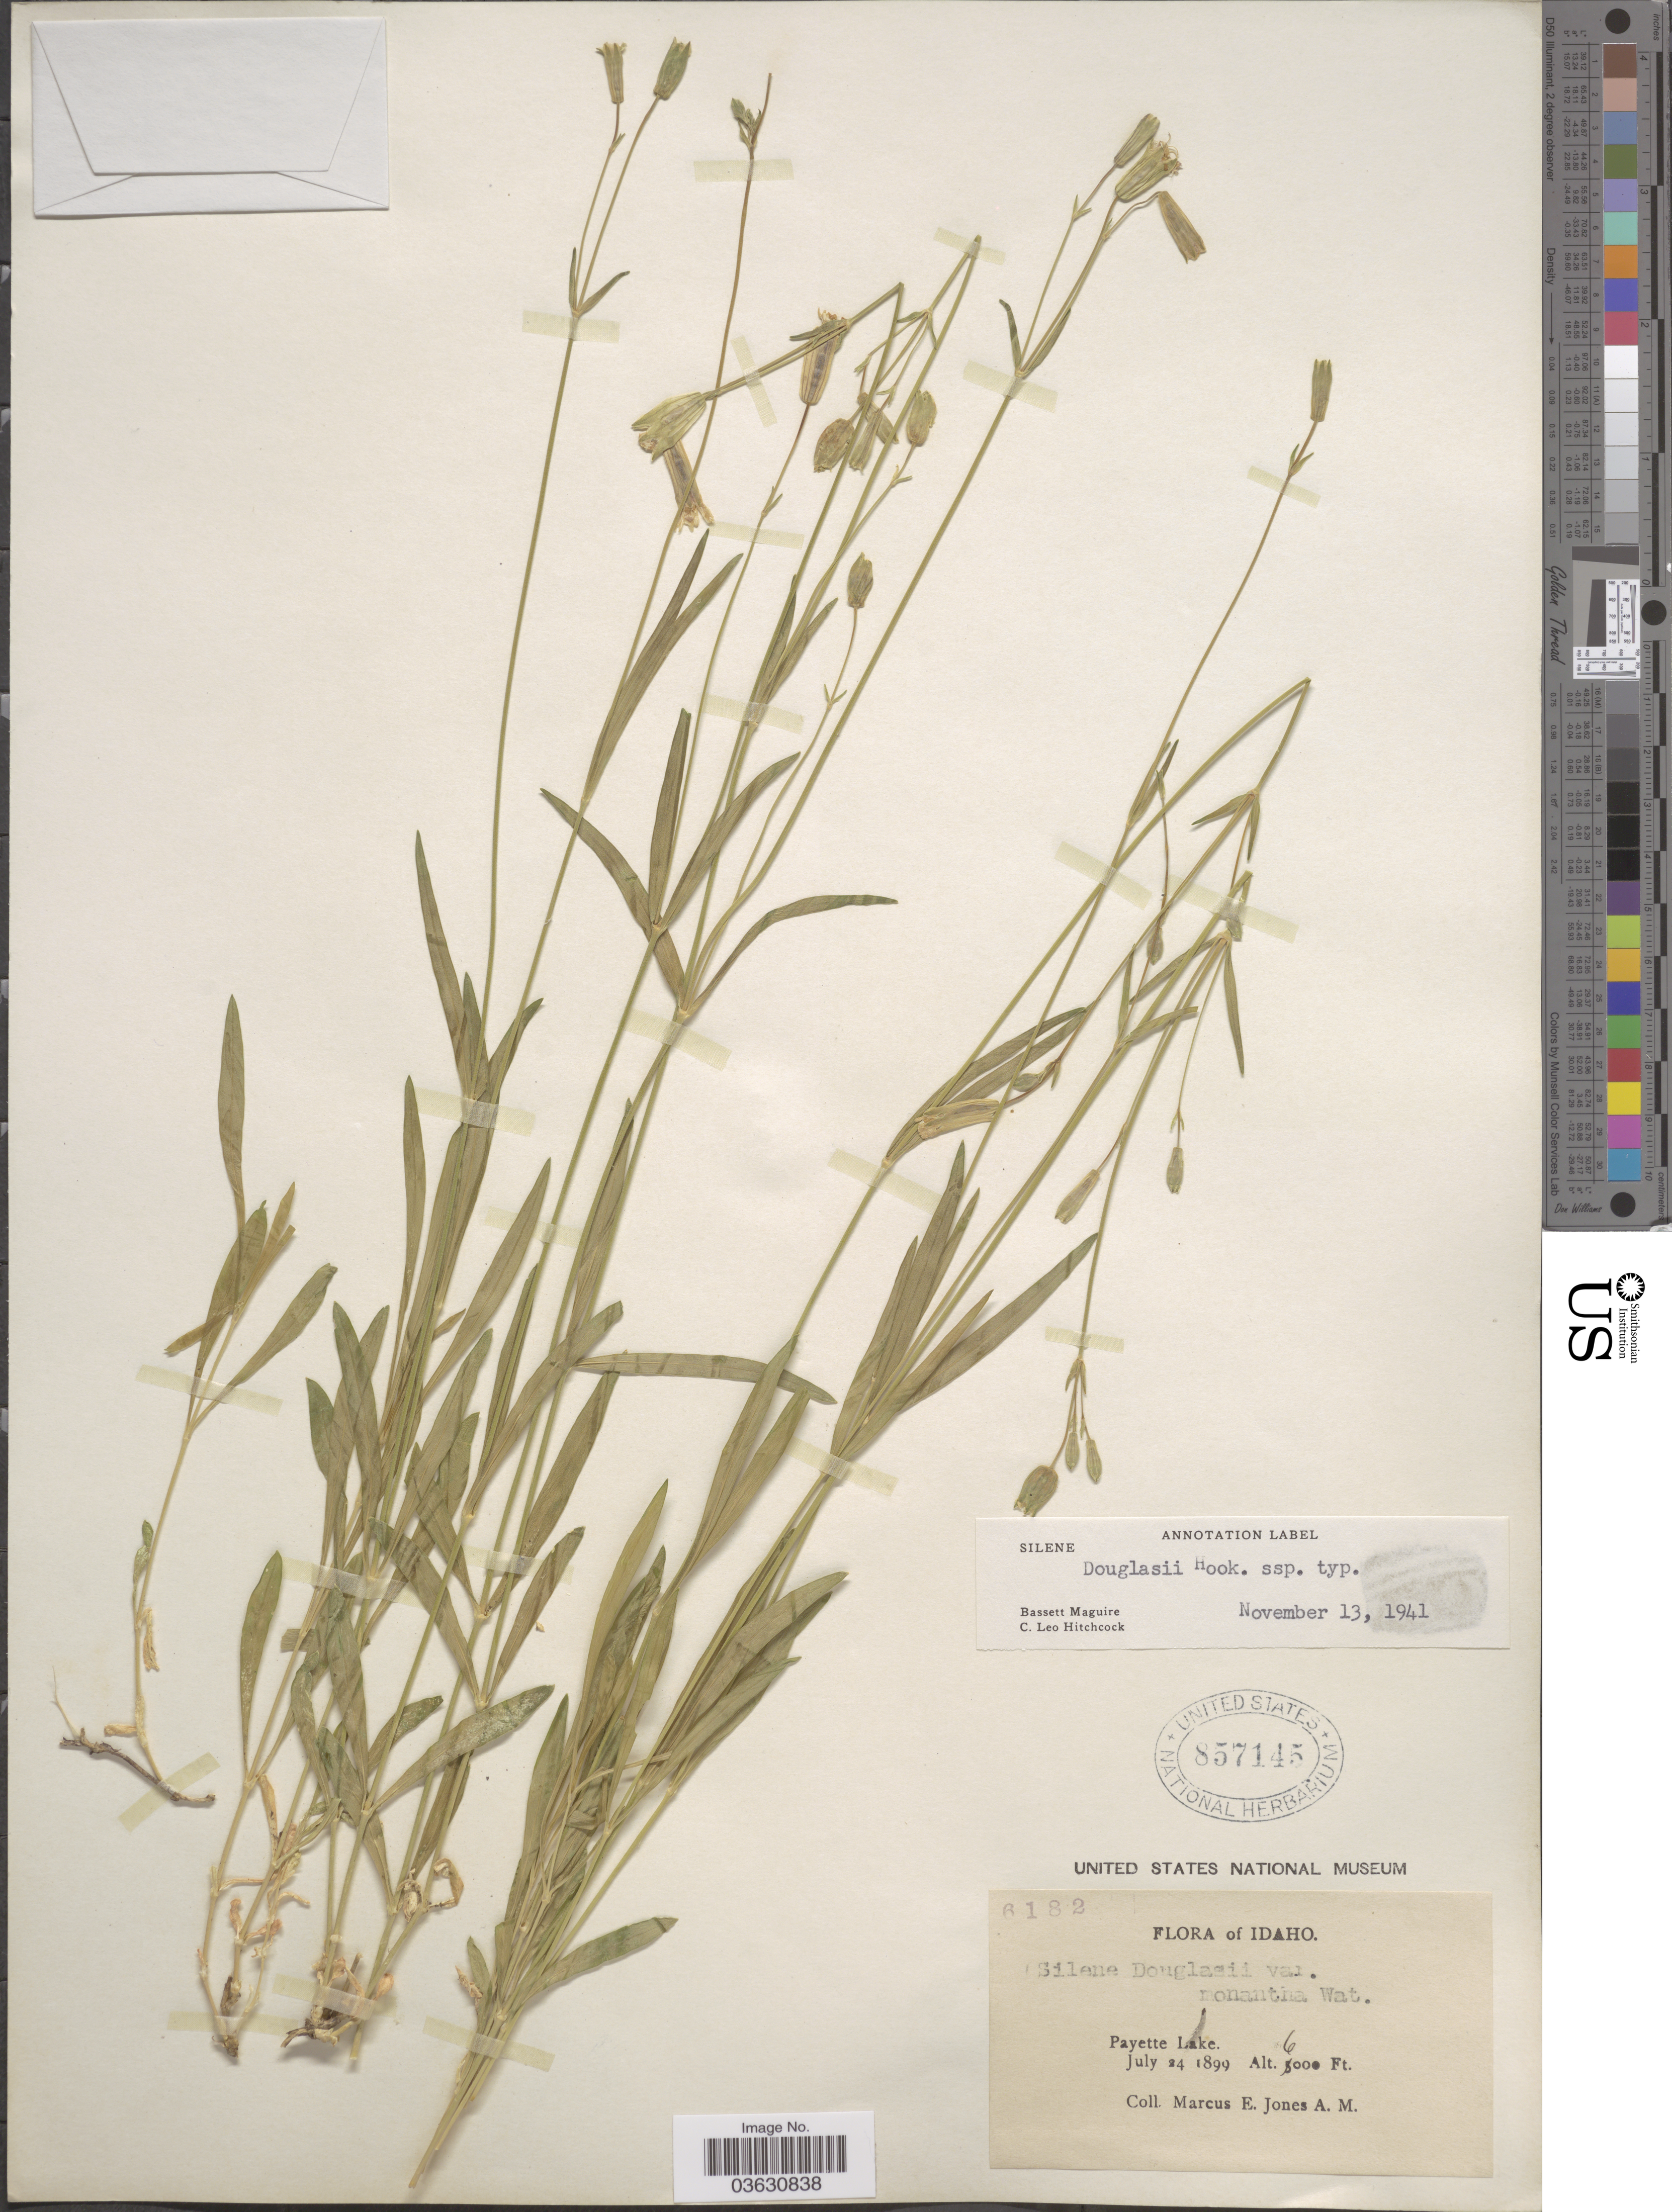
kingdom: Plantae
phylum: Tracheophyta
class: Magnoliopsida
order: Caryophyllales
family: Caryophyllaceae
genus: Silene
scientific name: Silene douglasii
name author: Hook.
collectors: M. E. Jones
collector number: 6182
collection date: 1899-07-24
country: United States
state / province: Idaho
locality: Payette Lake.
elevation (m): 1829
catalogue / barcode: US 857145